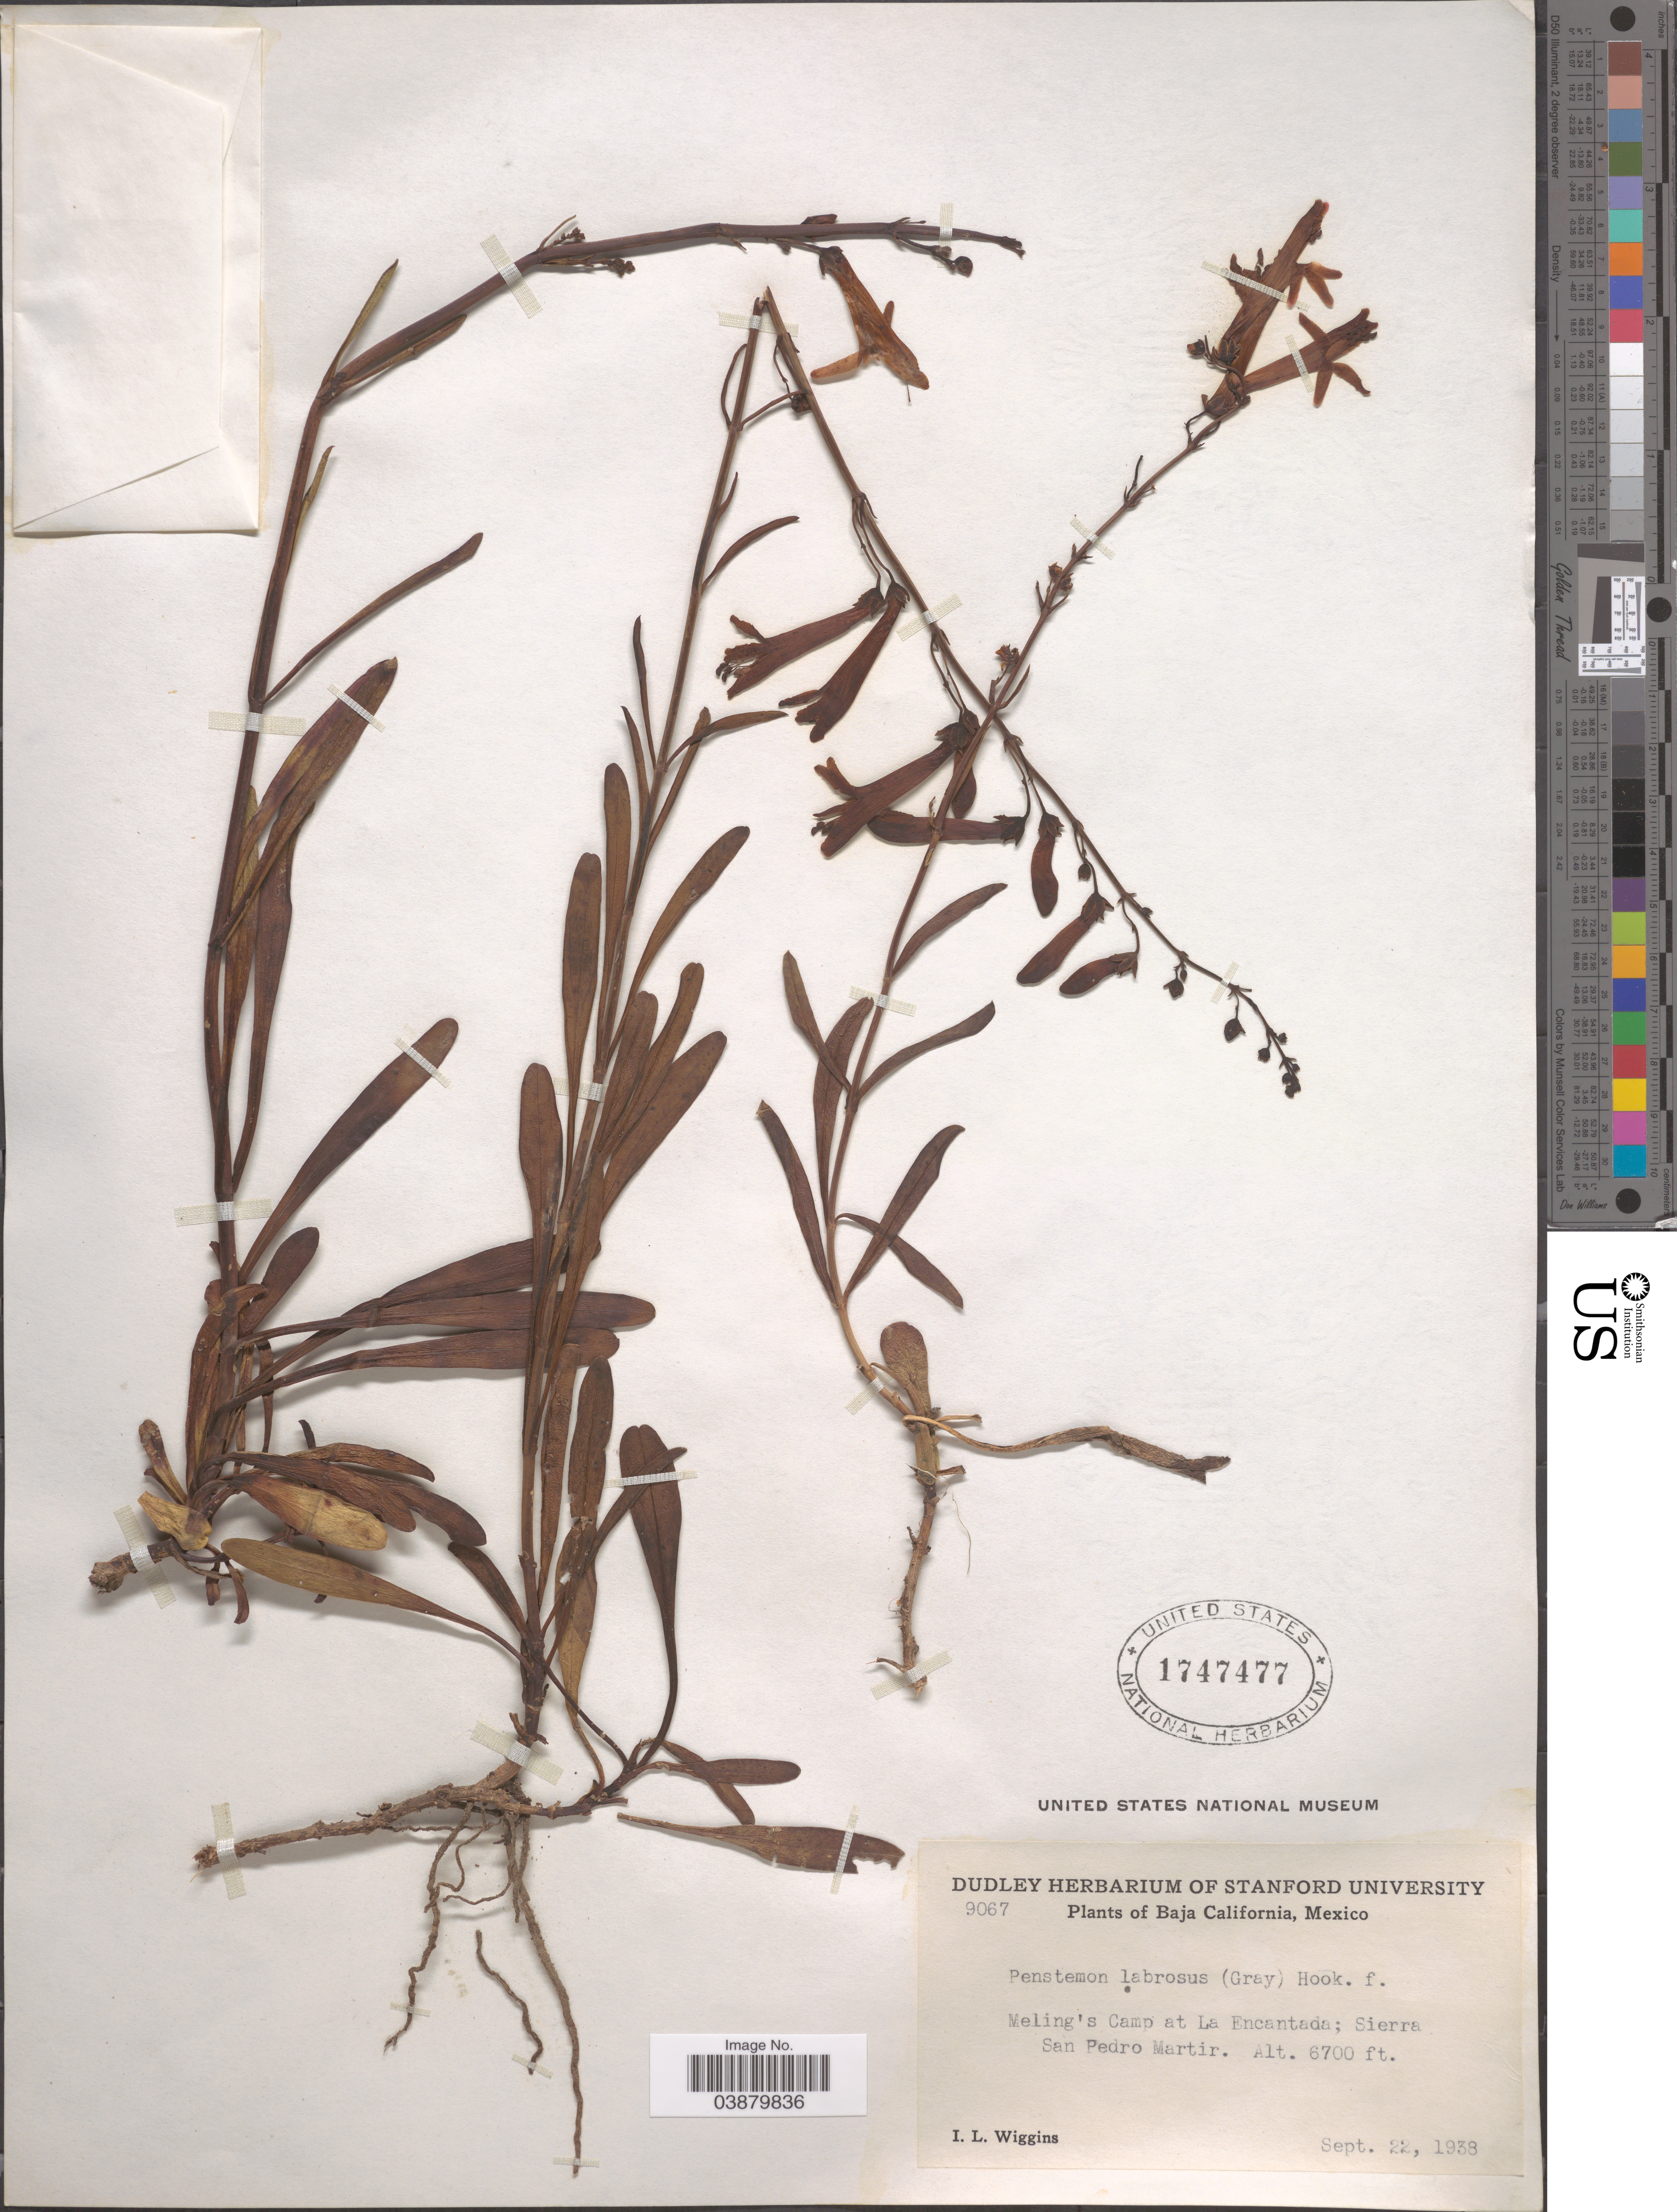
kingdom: Plantae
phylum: Tracheophyta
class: Magnoliopsida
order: Lamiales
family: Plantaginaceae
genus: Penstemon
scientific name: Penstemon labrosus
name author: (A. Gray) Mast. ex Hook. f.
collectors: I. L. Wiggins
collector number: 9067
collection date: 1938-09-22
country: Mexico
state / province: Baja California Norte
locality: Meling's Camp at La Encantada; Sierra San Pedro Martir.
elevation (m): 2042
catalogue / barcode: US 1747477